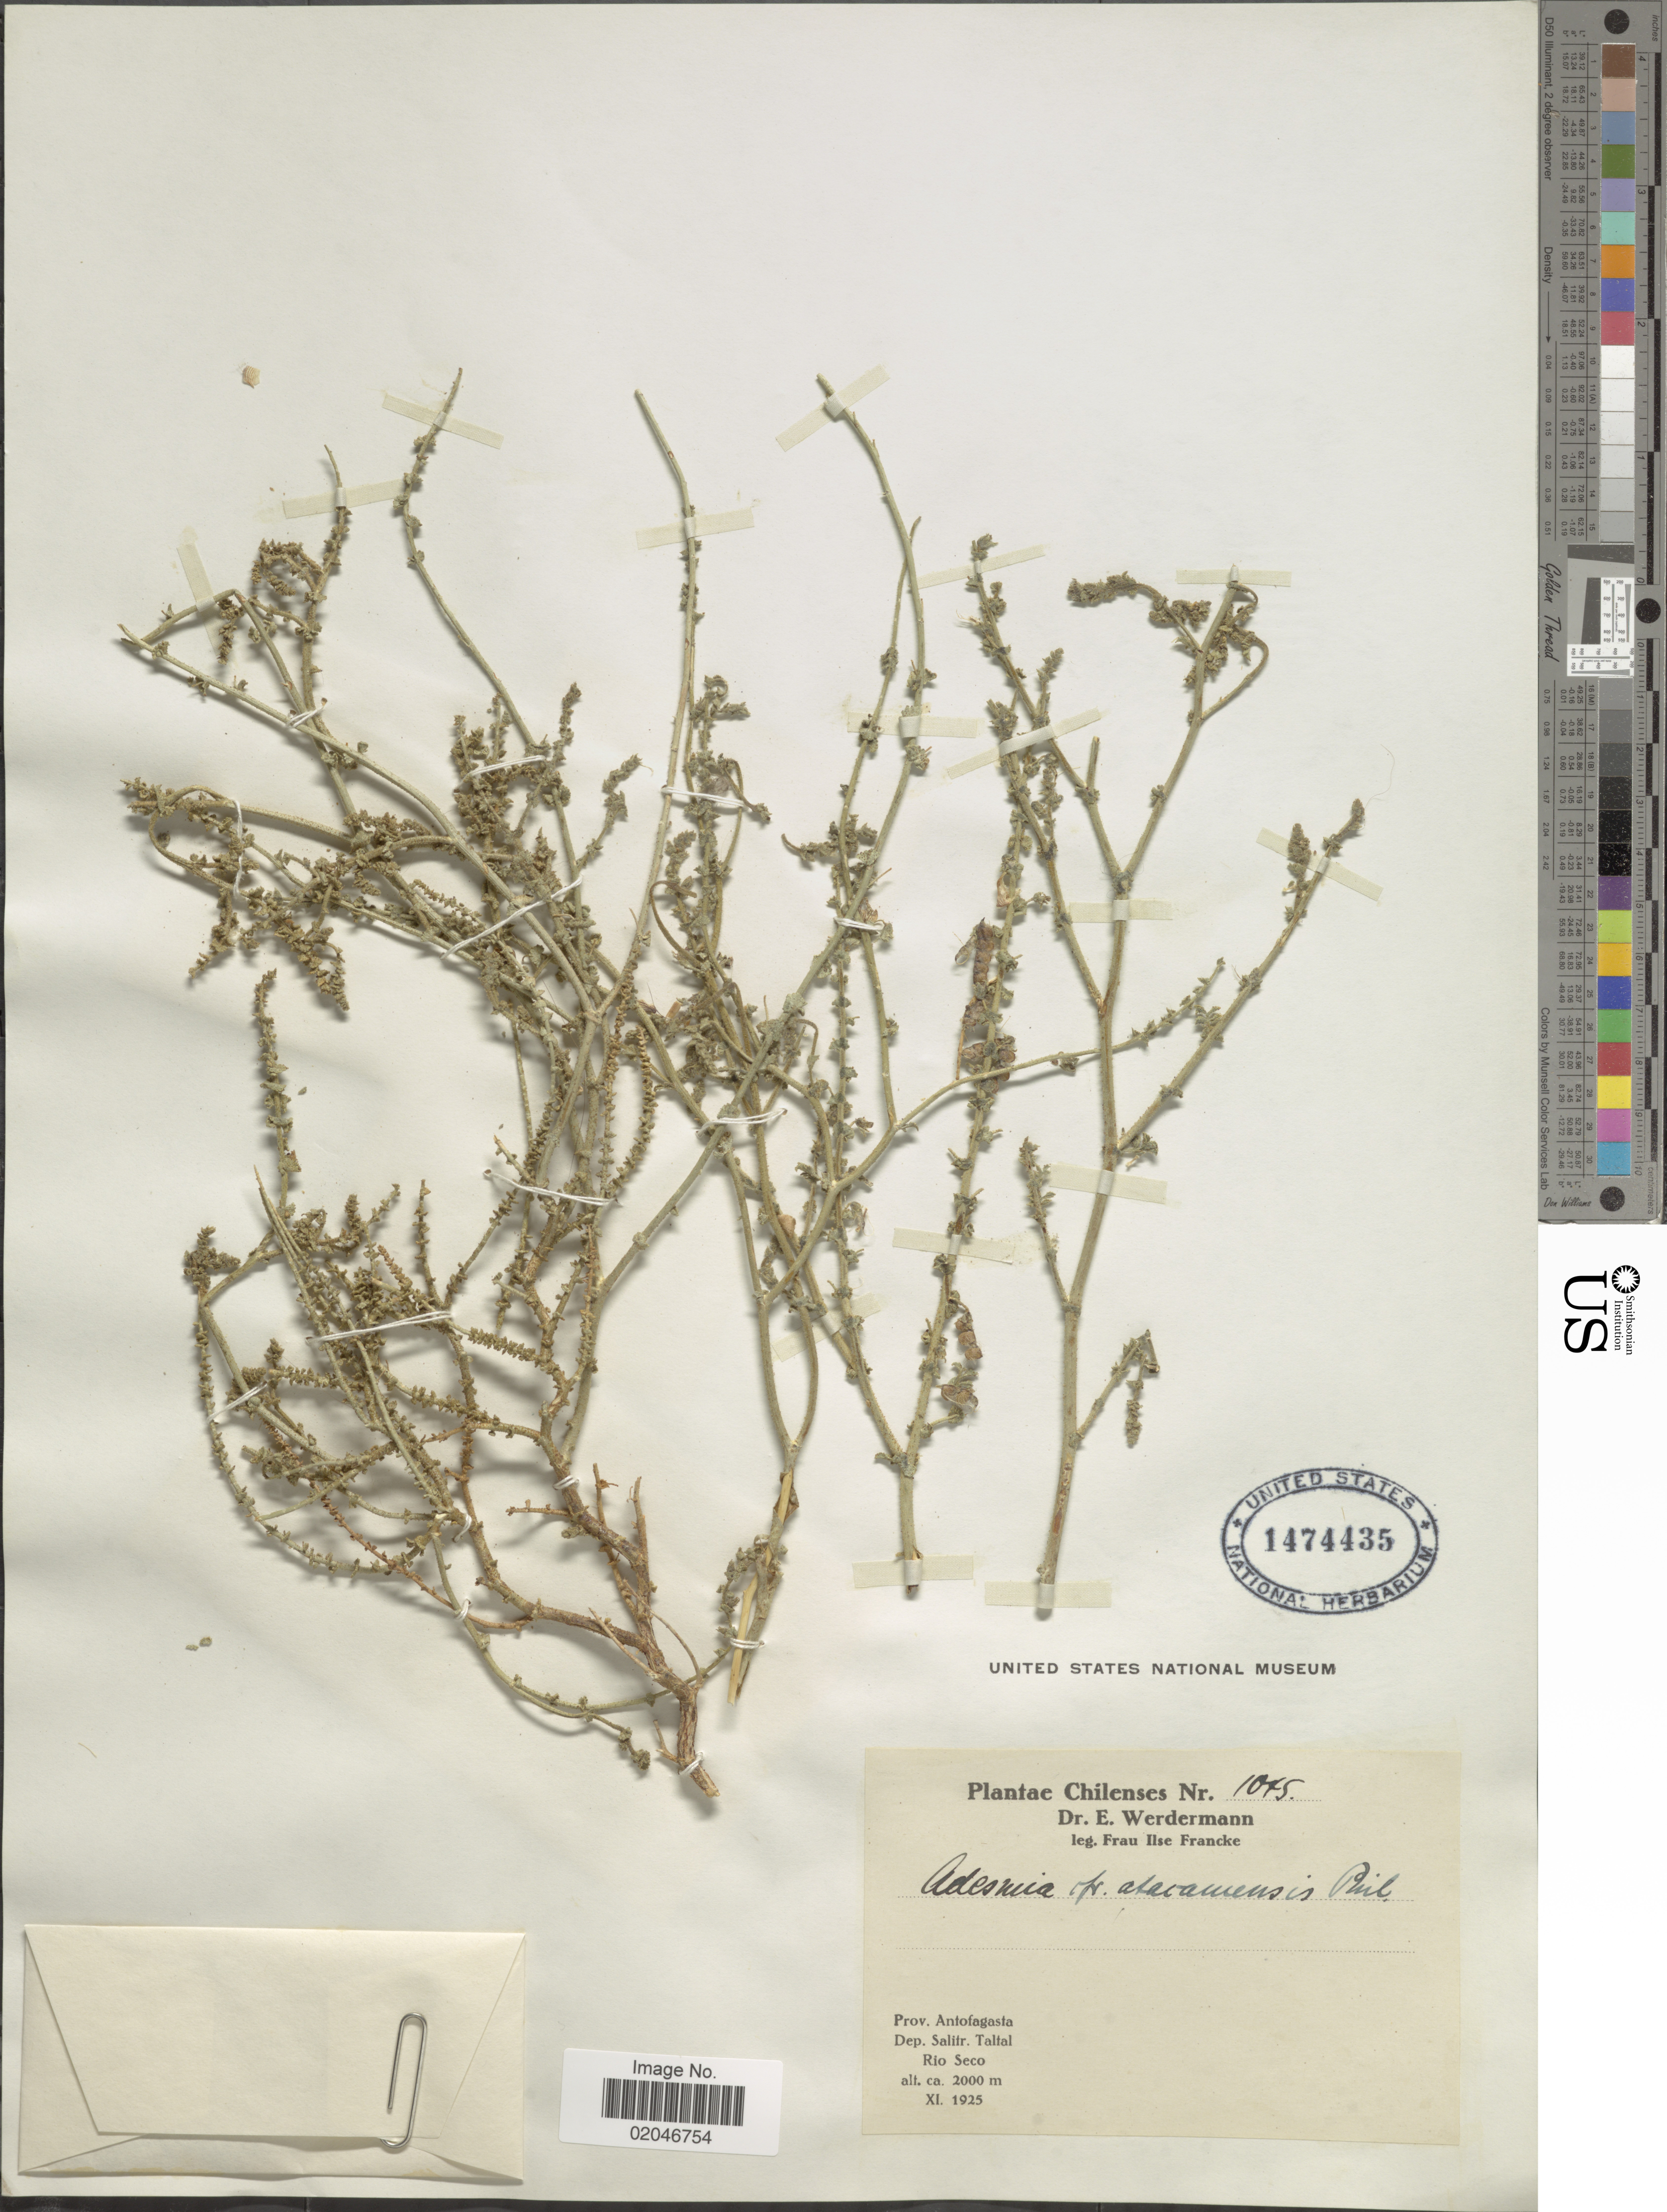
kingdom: Plantae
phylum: Tracheophyta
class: Magnoliopsida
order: Fabales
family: Fabaceae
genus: Adesmia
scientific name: Adesmia atacamensis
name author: Phil.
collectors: E. Werdermann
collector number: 1045*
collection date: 1925-11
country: Chile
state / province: Antofagasta (II)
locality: Dep. Saliir. Taltal, Rio Seco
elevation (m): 2000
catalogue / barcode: US 1474435